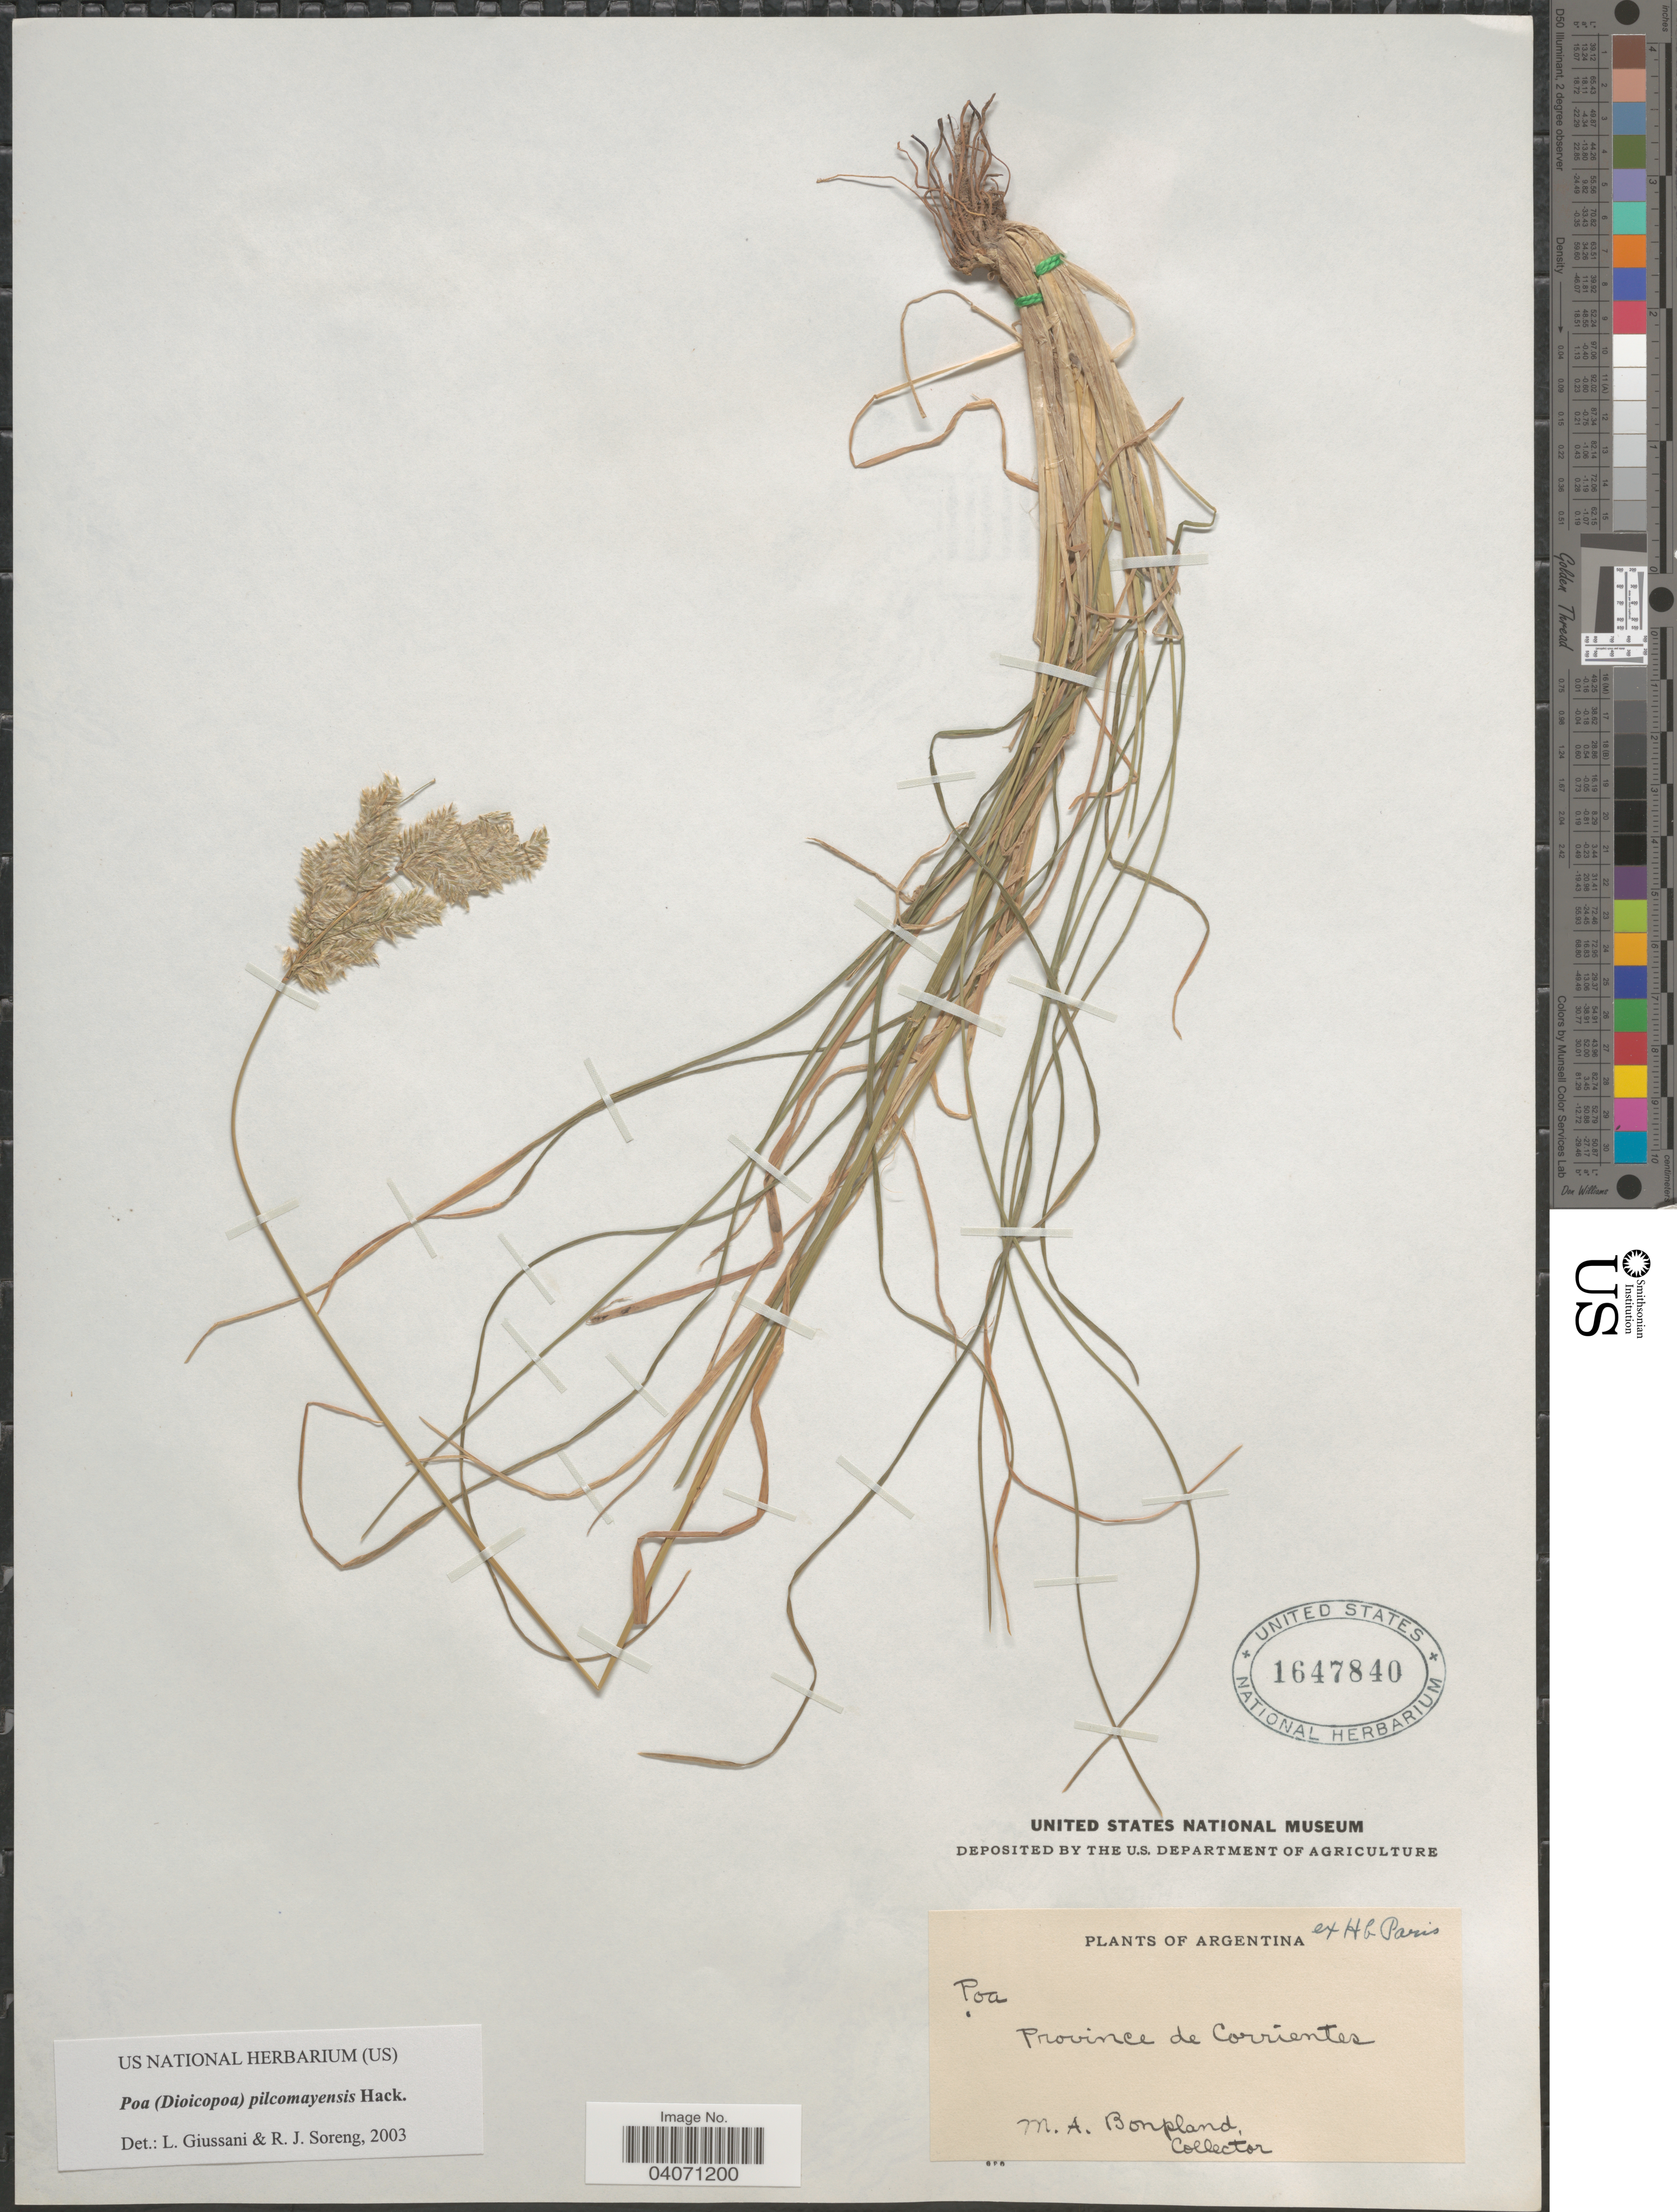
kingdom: Plantae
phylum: Tracheophyta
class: Liliopsida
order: Poales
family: Poaceae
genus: Poa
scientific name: Poa pilcomayensis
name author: Hack.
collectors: M. Bonpland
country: Argentina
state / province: Corrientes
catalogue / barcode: US 1647840